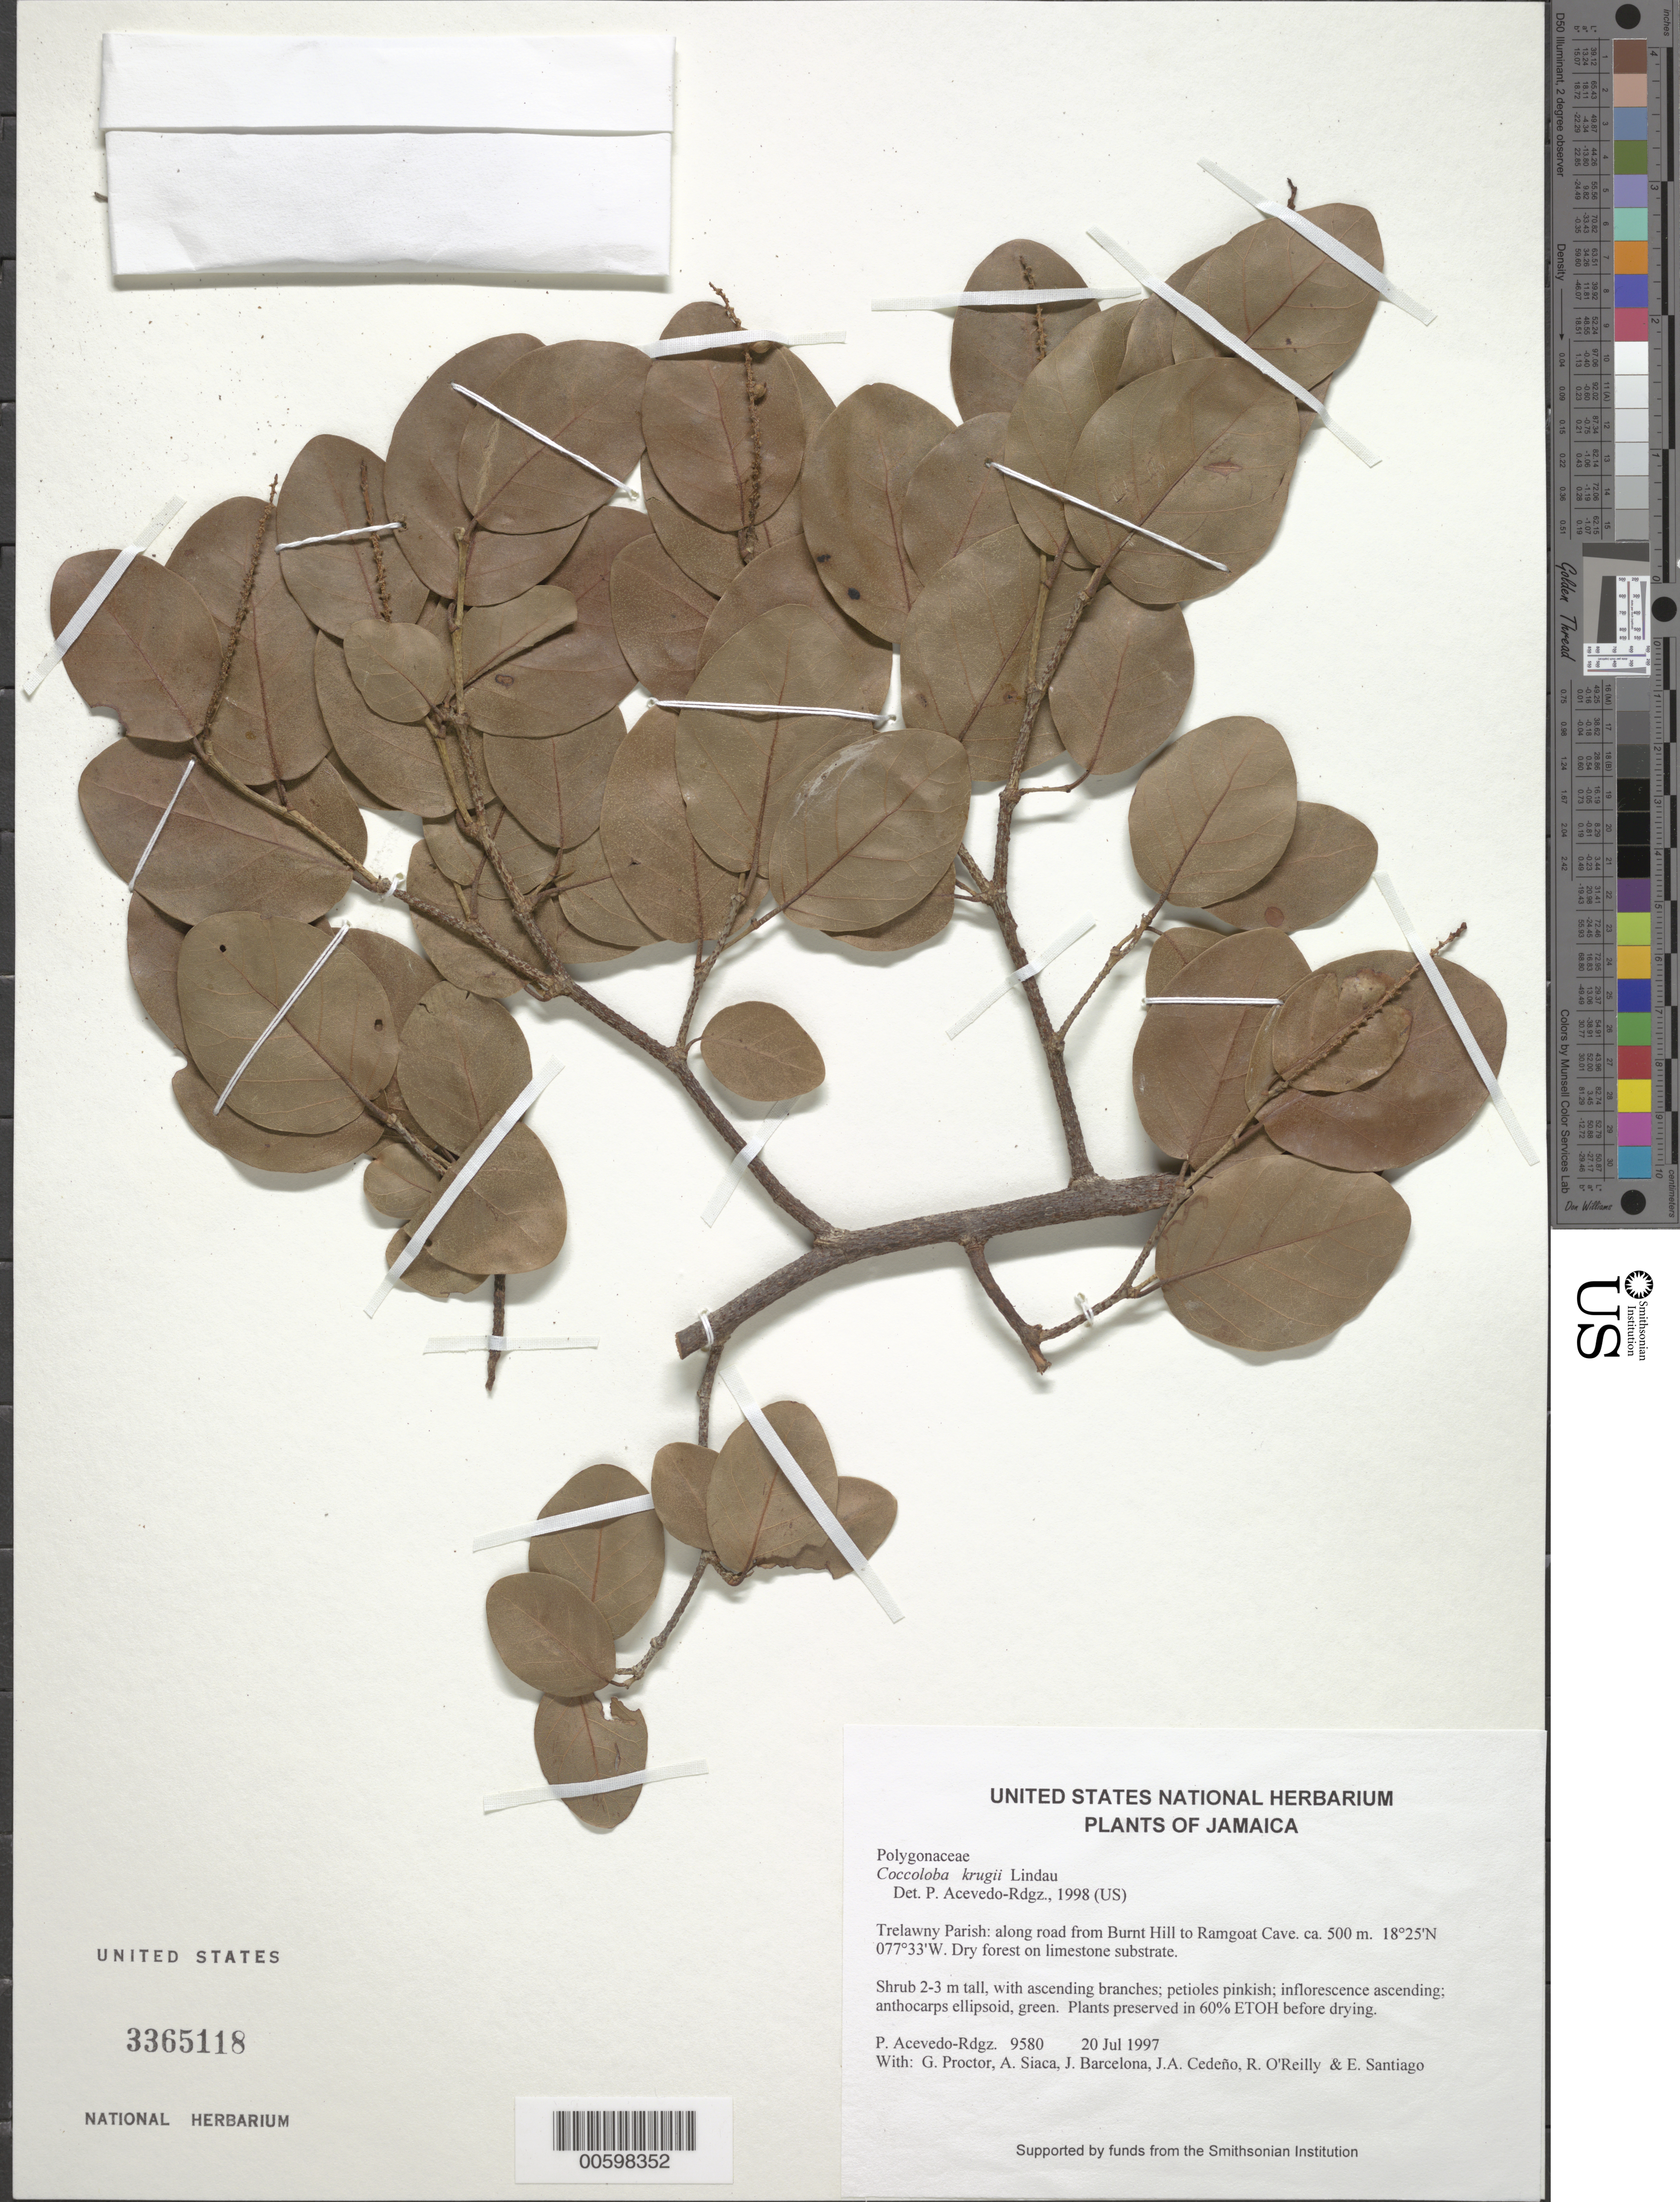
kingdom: Plantae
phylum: Tracheophyta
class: Magnoliopsida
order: Caryophyllales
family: Polygonaceae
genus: Coccoloba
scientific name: Coccoloba krugii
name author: Lindau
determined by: Acevedo-Rodríguez, P., (BOT), Smithsonian Institution - National Museum of Natural History (UNITED STATES)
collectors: P. Acevedo-Rodr., G. R. Proctor, A. Siaca, J. Barcelona, J. A. Cedeño M. & R. O'Reilly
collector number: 9580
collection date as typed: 20 Jul 1997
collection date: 1997-07-20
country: Jamaica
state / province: Trelawny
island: Jamaica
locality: Trelawny Parish: along road from Burnt Hill to Ramgoat Cave.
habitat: Dry forest on limestone substrate.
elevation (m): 500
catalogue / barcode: US 3365118